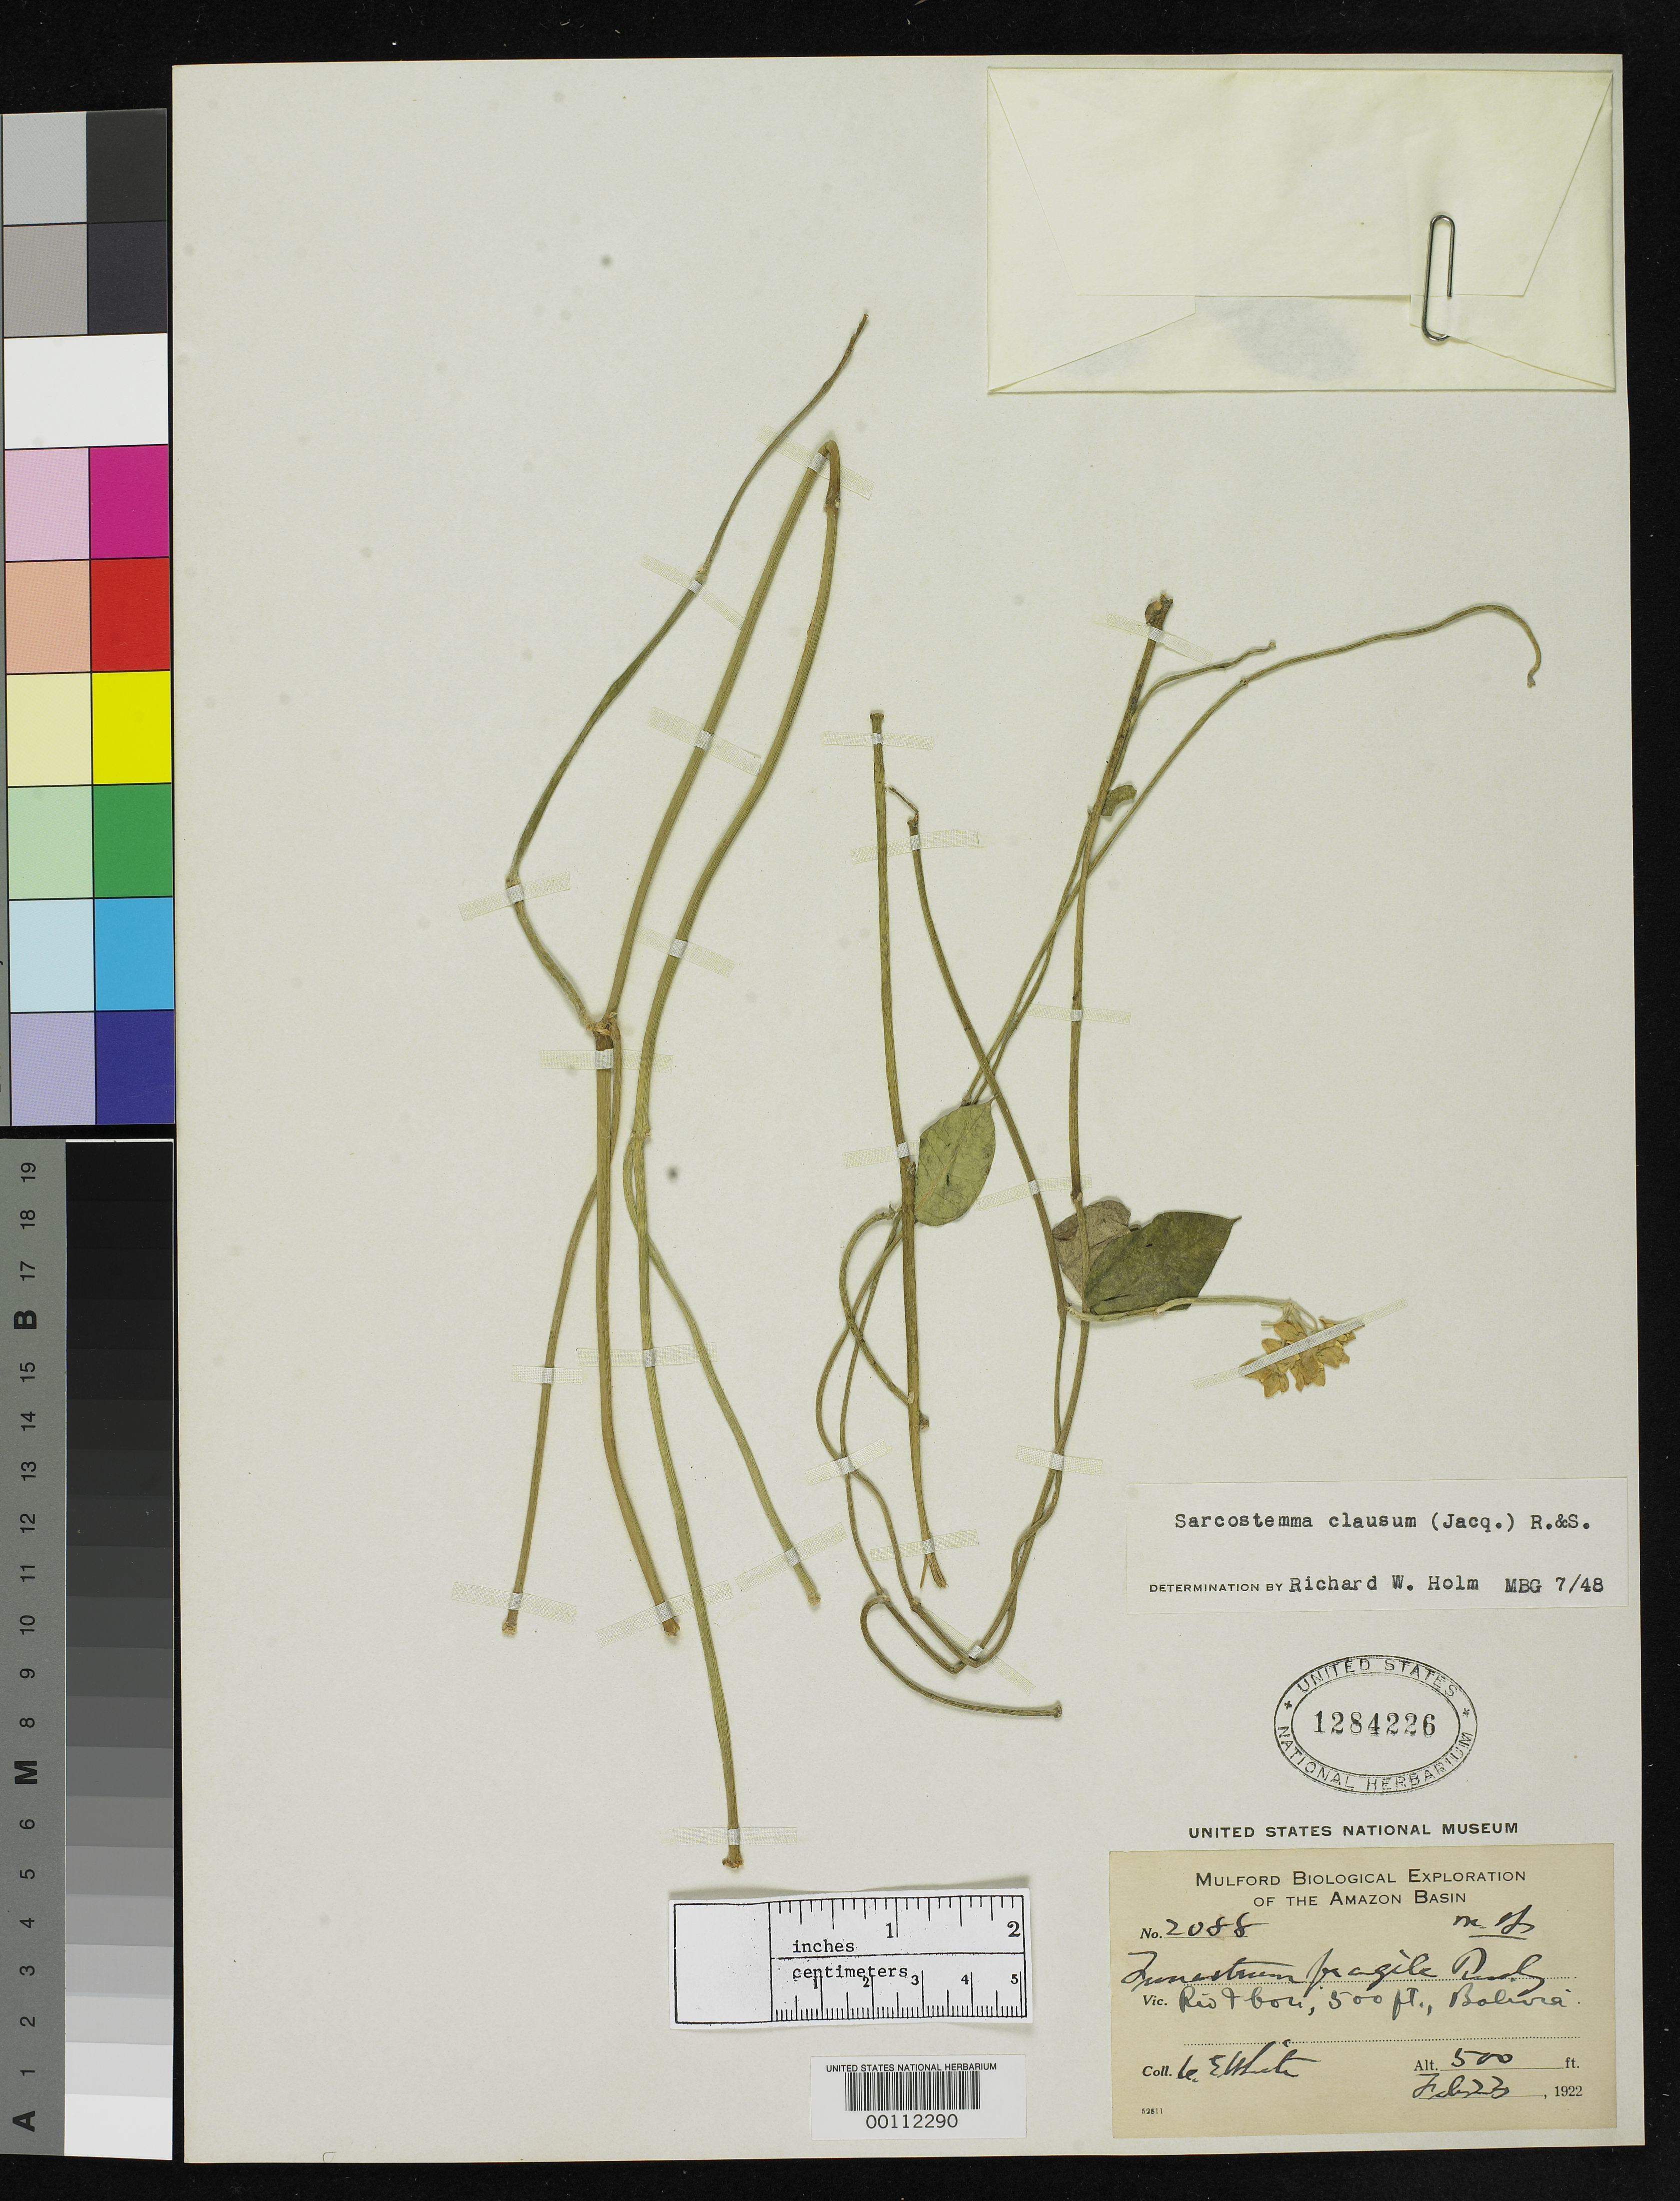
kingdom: Plantae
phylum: Tracheophyta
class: Magnoliopsida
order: Gentianales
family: Apocynaceae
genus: Funastrum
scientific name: Funastrum fragile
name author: Rusby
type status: Isotype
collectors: O. E. White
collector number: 2088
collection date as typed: Feb. 23, 1922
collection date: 1922-02-23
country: Bolivia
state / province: Beni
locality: Rio Ibon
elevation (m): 152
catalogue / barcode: US 1284226